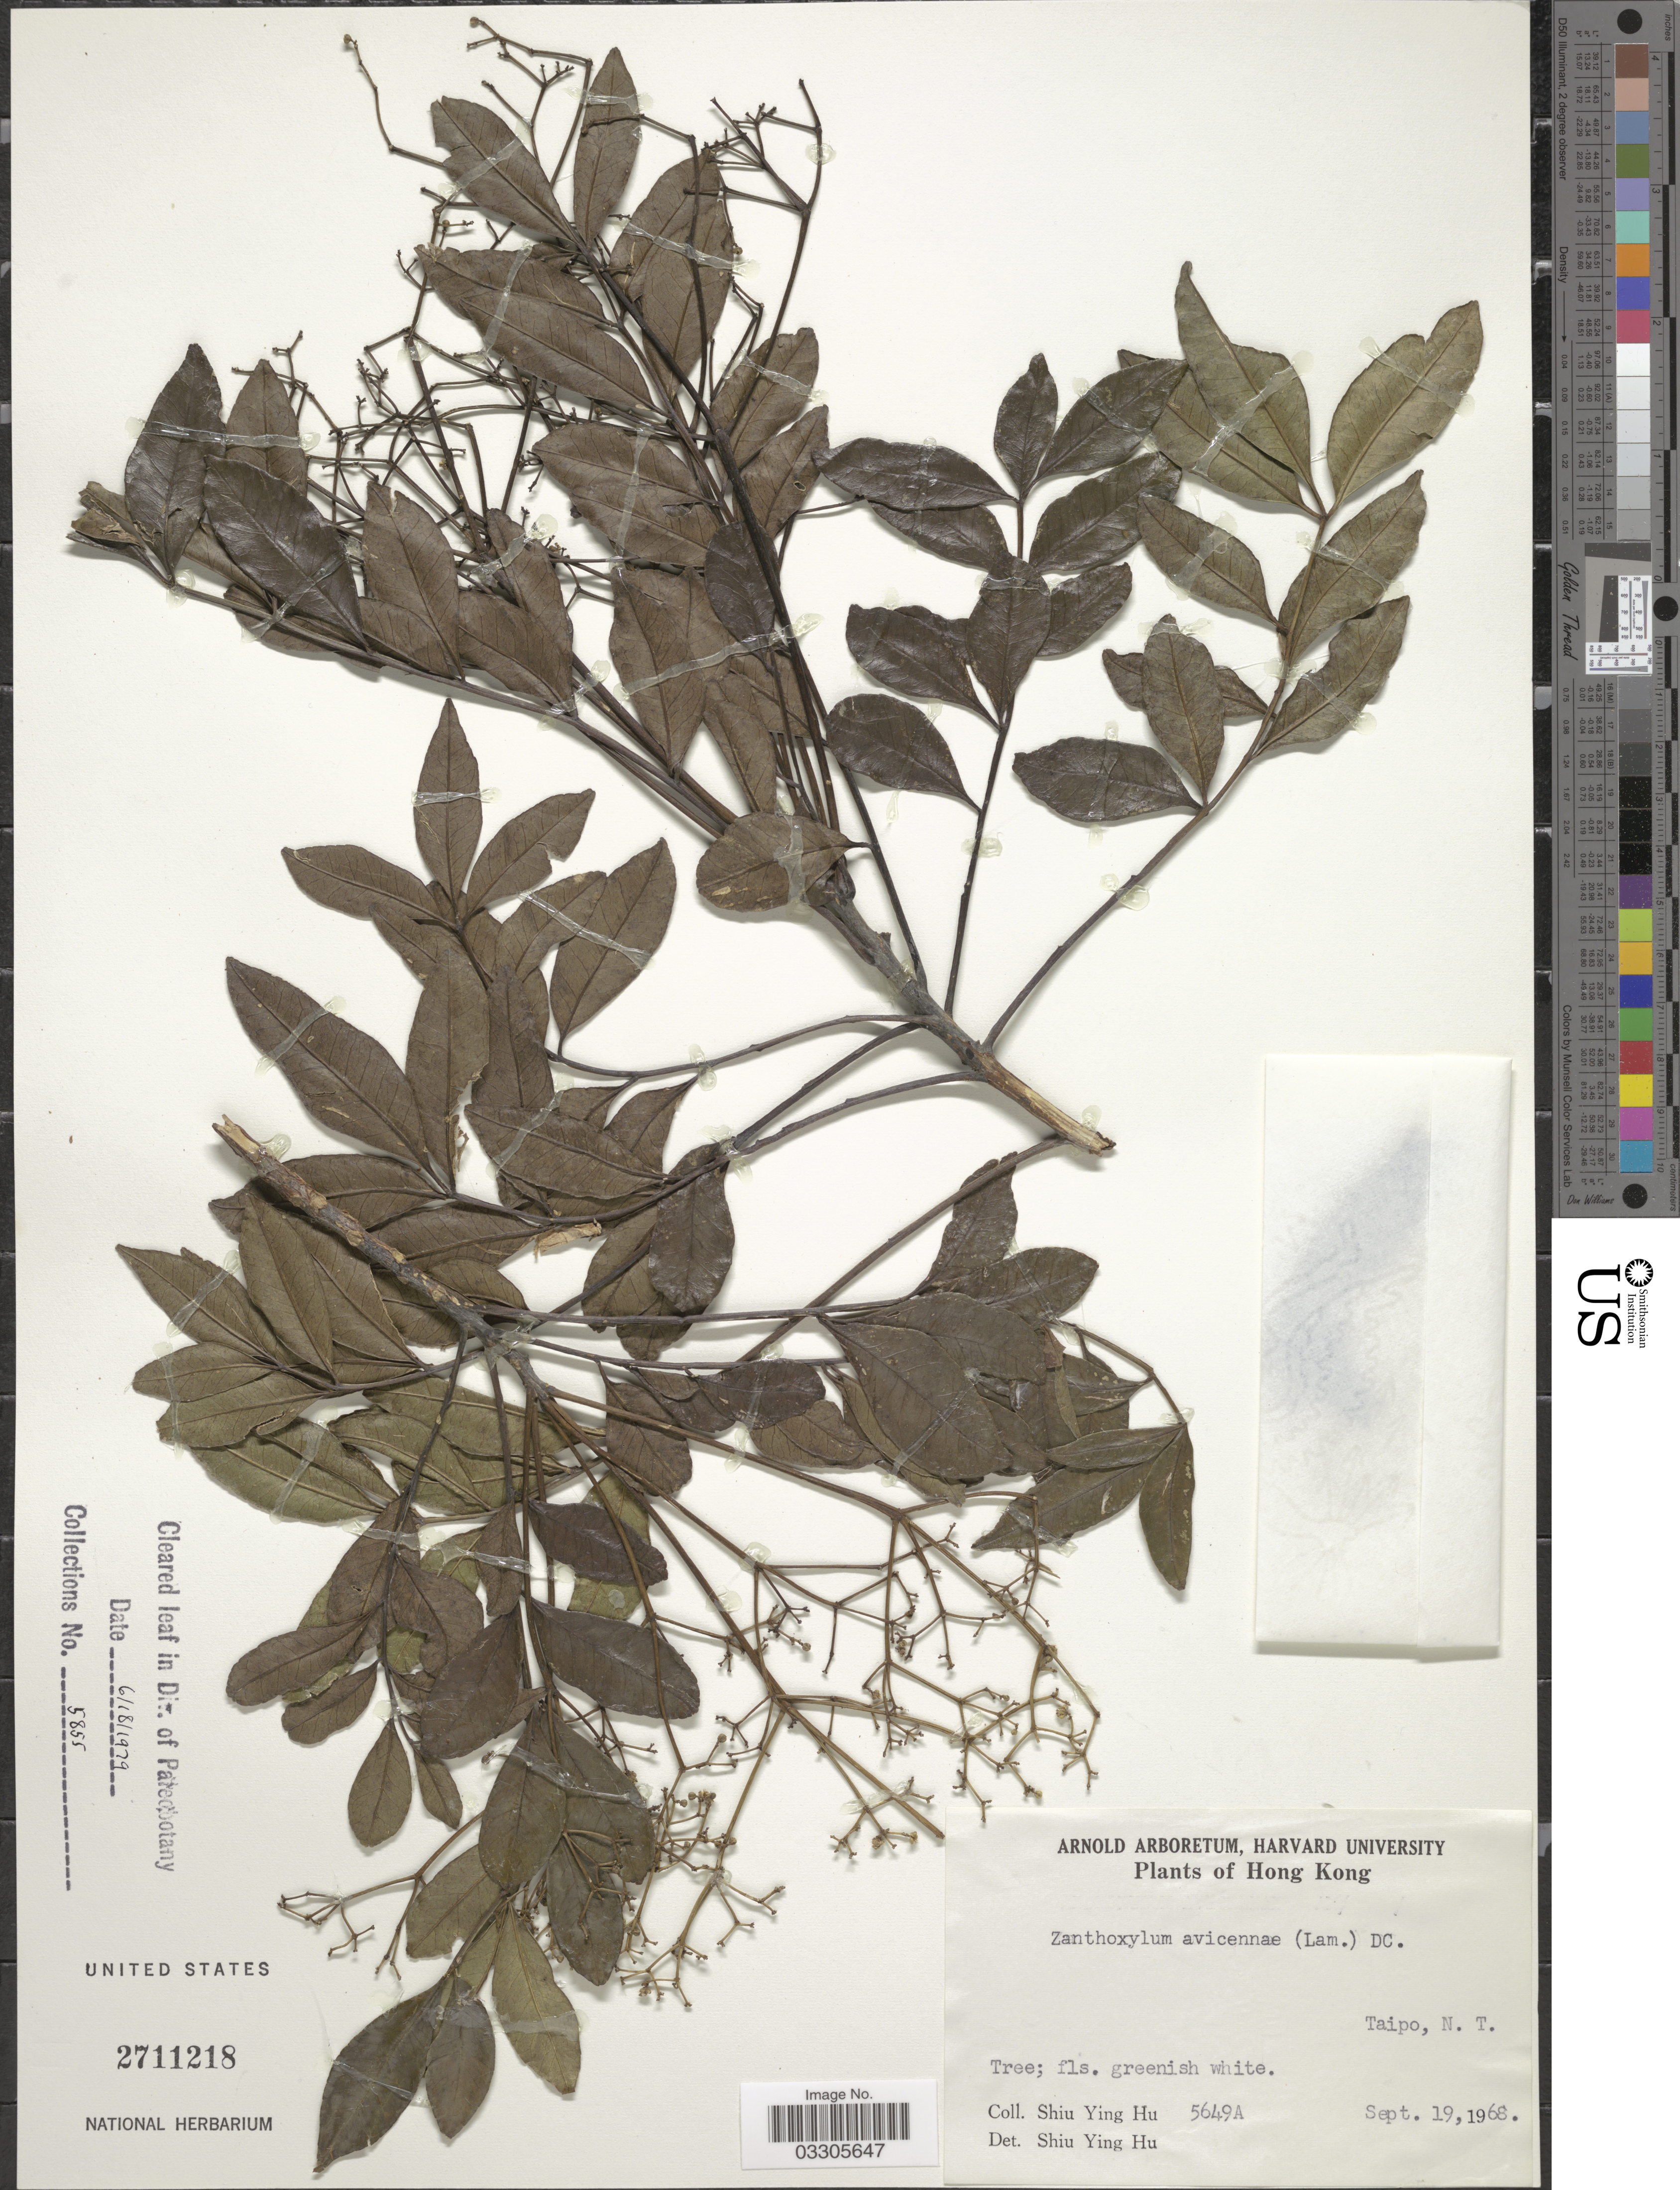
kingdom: Plantae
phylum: Tracheophyta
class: Magnoliopsida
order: Sapindales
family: Rutaceae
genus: Zanthoxylum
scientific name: Zanthoxylum avicennae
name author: (Lam.) DC.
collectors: S. Y. Hu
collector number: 5649A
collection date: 1968-09-19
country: China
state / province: Hong Kong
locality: Taipo, N.T.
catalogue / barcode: US 2711218